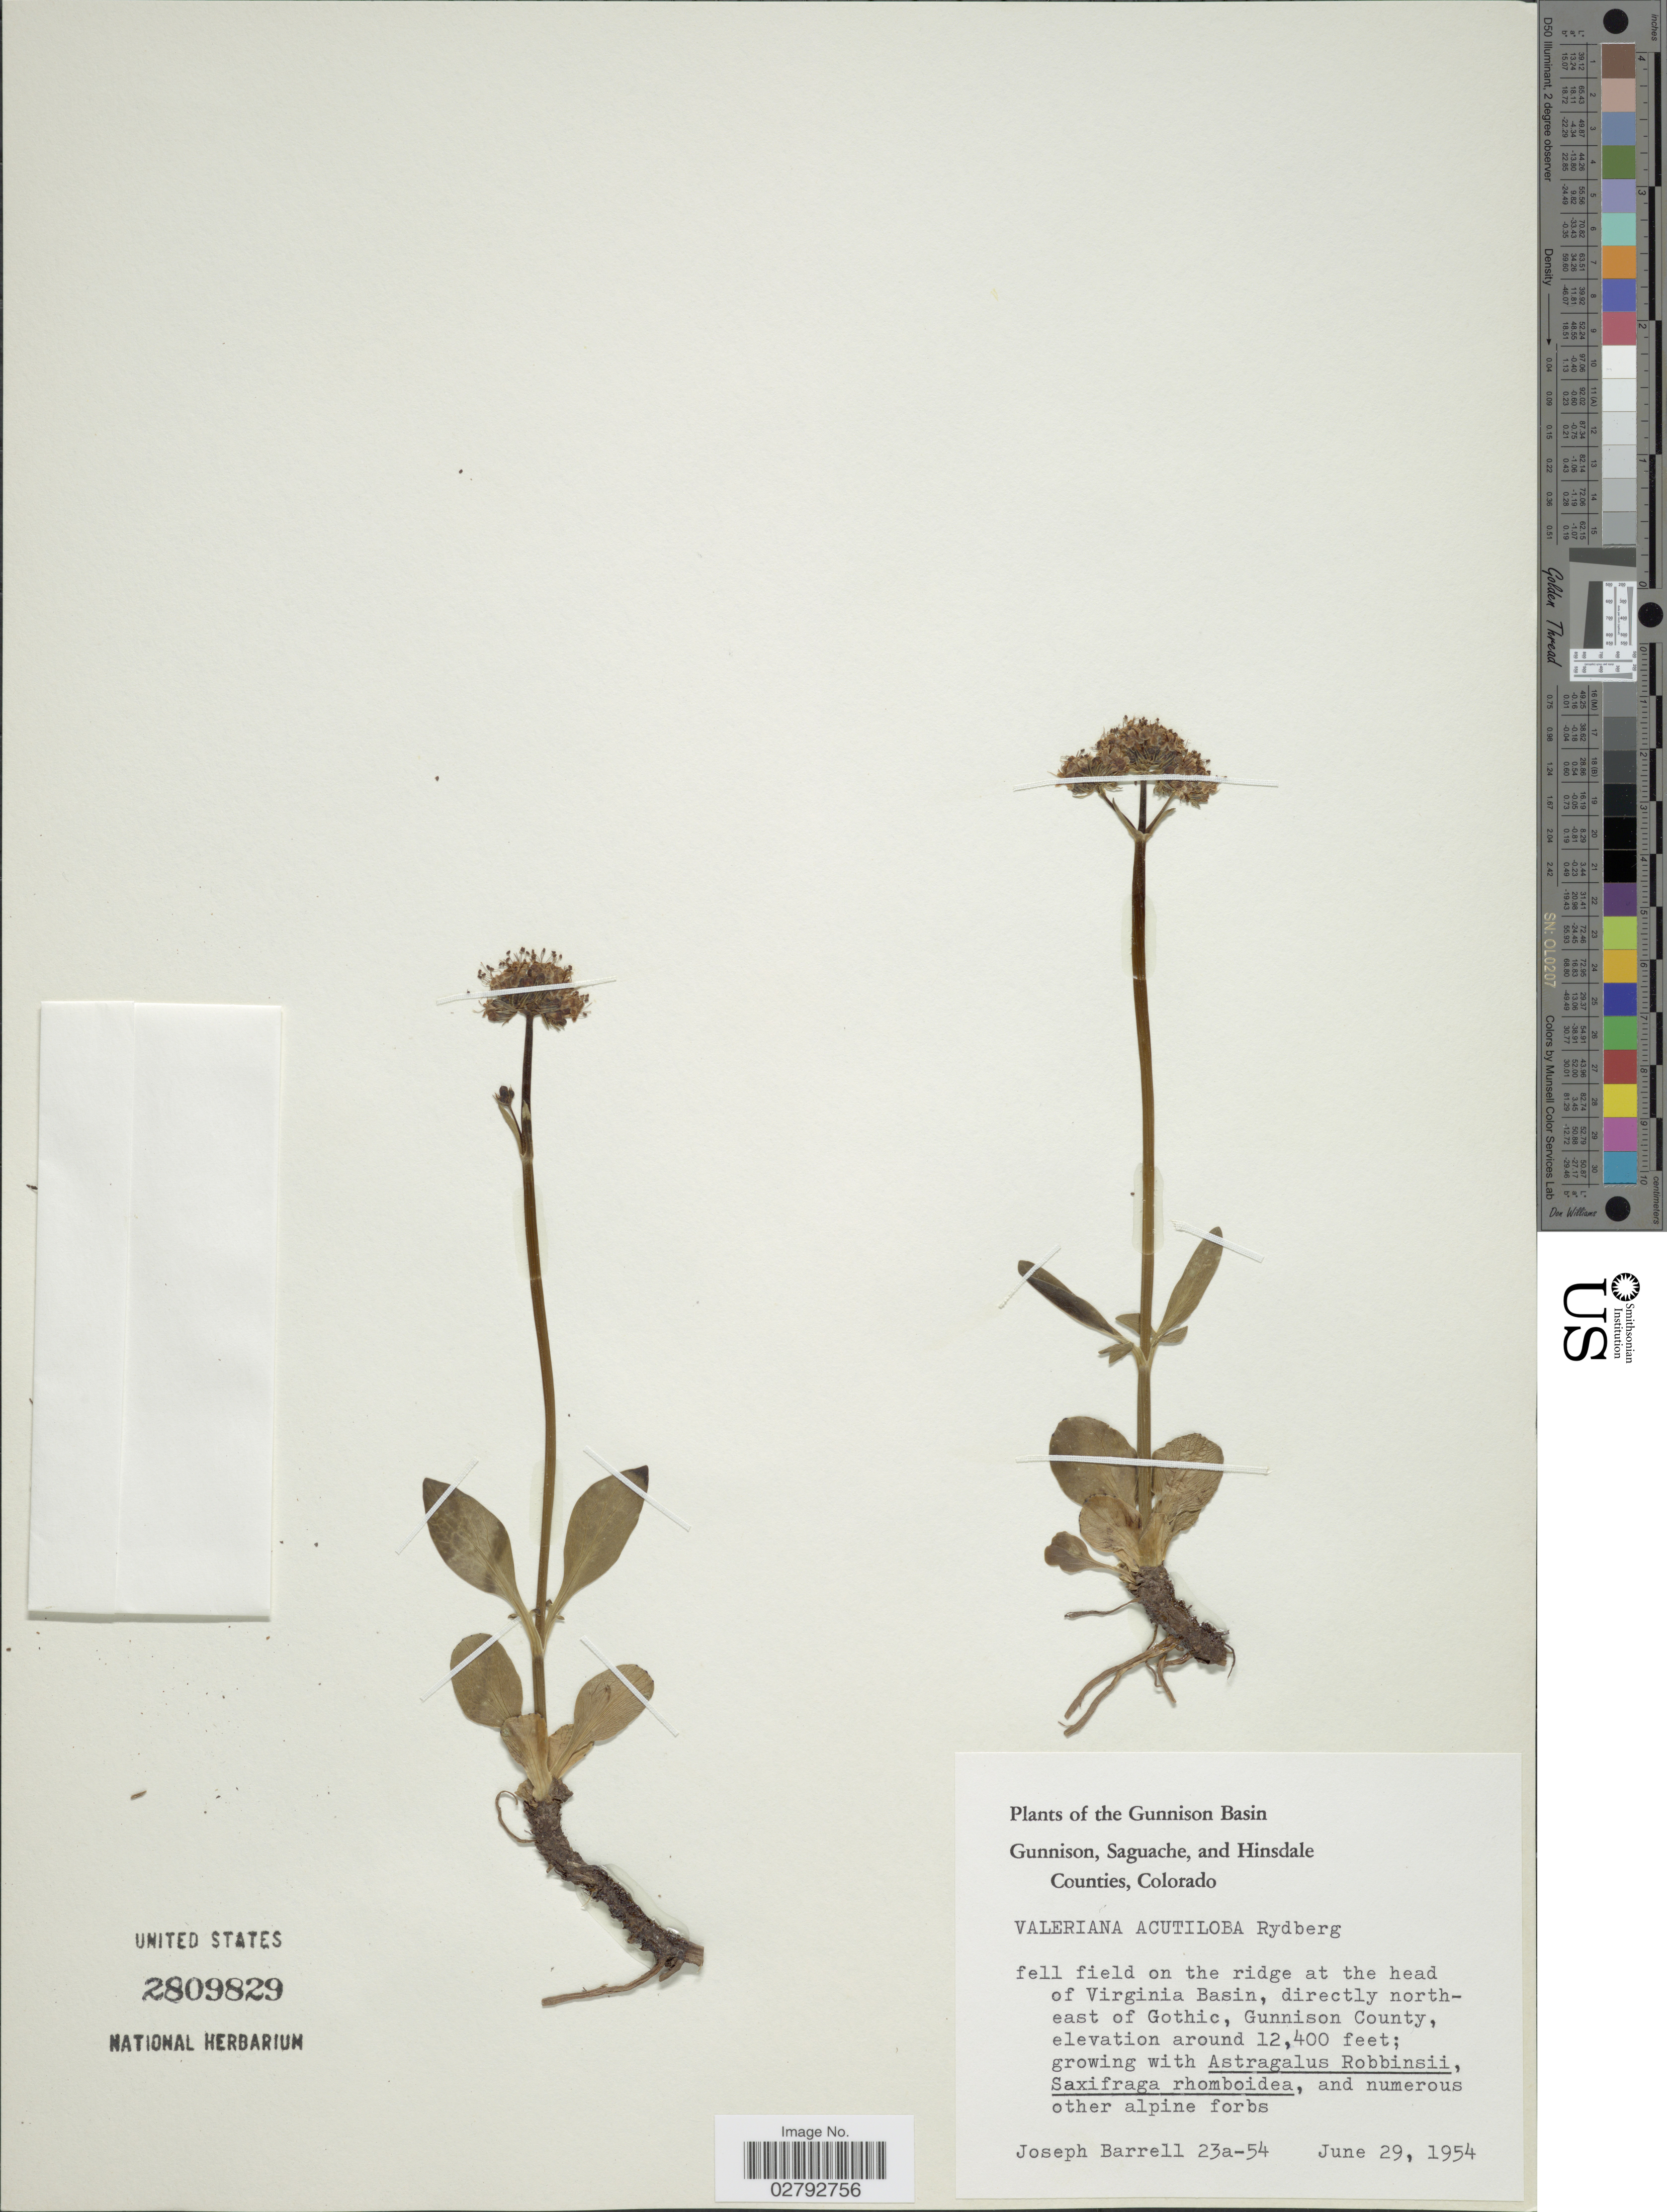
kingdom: Plantae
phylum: Tracheophyta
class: Magnoliopsida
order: Dipsacales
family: Caprifoliaceae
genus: Valeriana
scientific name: Valeriana arizonica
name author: A. Gray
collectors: J. Barrell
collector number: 23a-54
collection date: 1954-06-29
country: United States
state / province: Colorado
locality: Gunnison Basin. Gunnison, Saguache, and Hinsdale Counties. Fell field on the ridge at the head of Virginia Basin, directly north-east of Gothic, Gunnison County.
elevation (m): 3780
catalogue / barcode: US 2809829